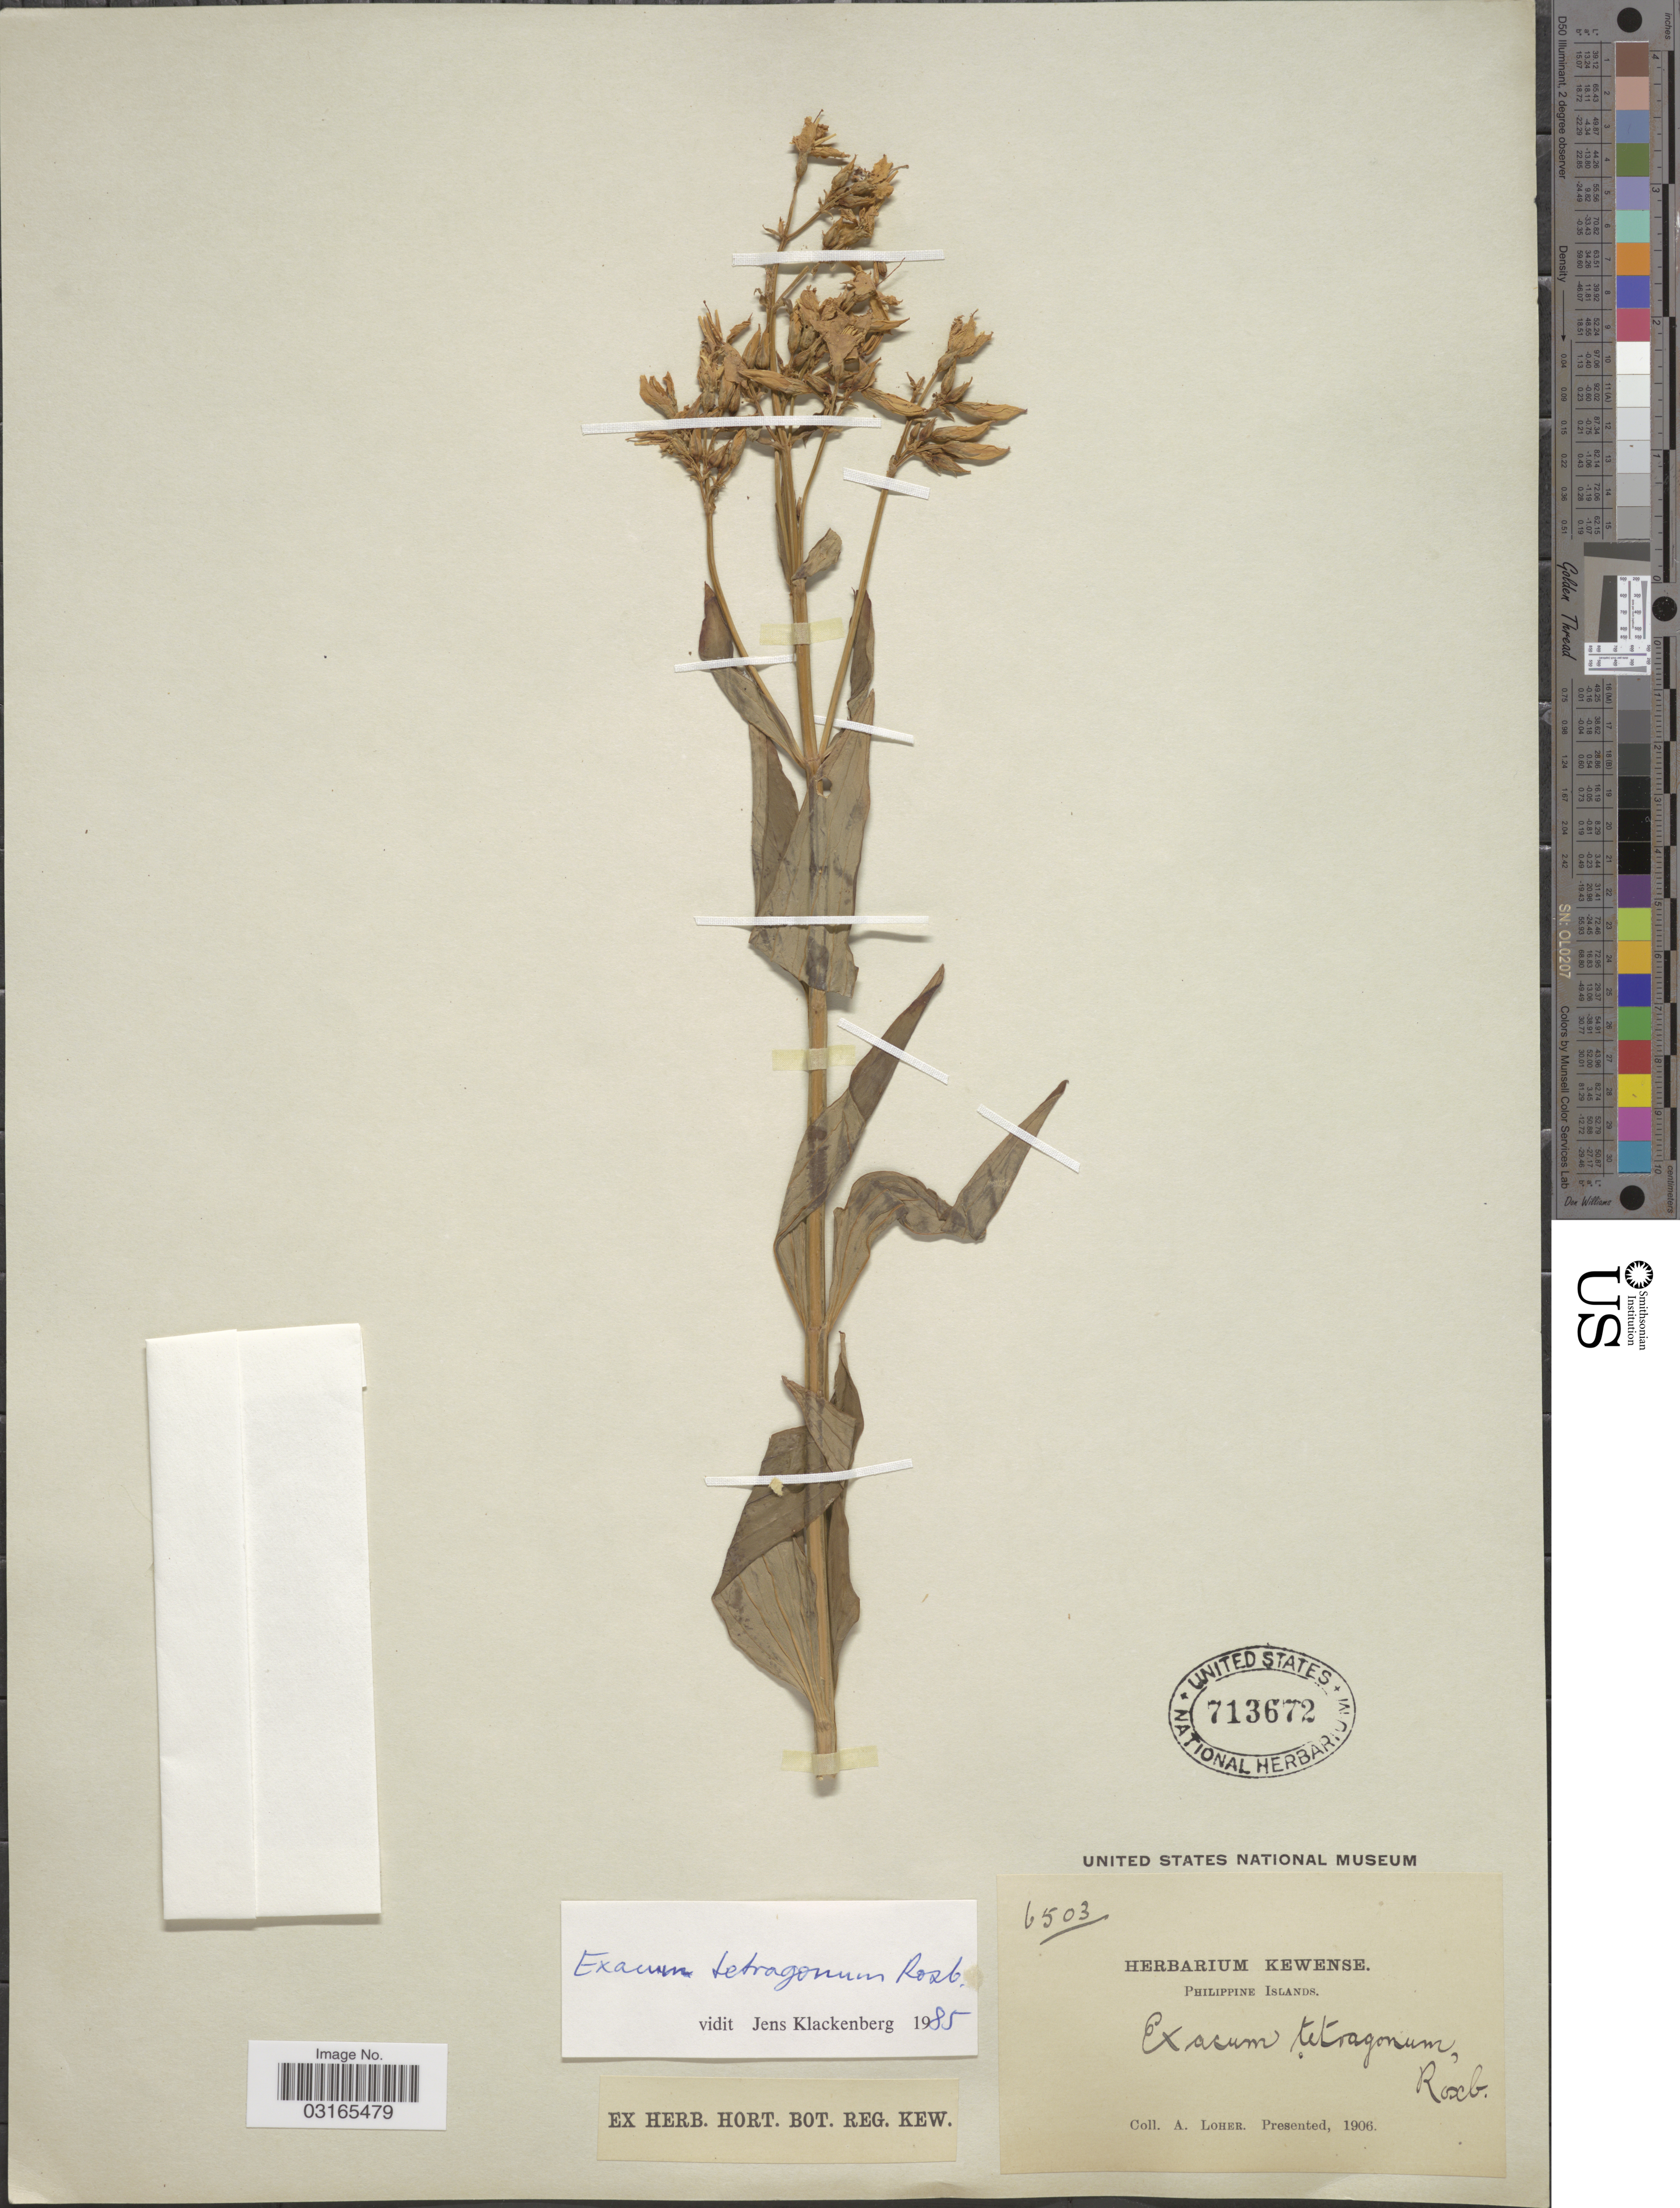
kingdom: Plantae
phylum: Tracheophyta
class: Magnoliopsida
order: Gentianales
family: Gentianaceae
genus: Exacum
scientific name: Exacum tetragonum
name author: Roxb.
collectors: A. Loher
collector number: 6503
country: Philippines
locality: Philippine Islands.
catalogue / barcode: US 713672